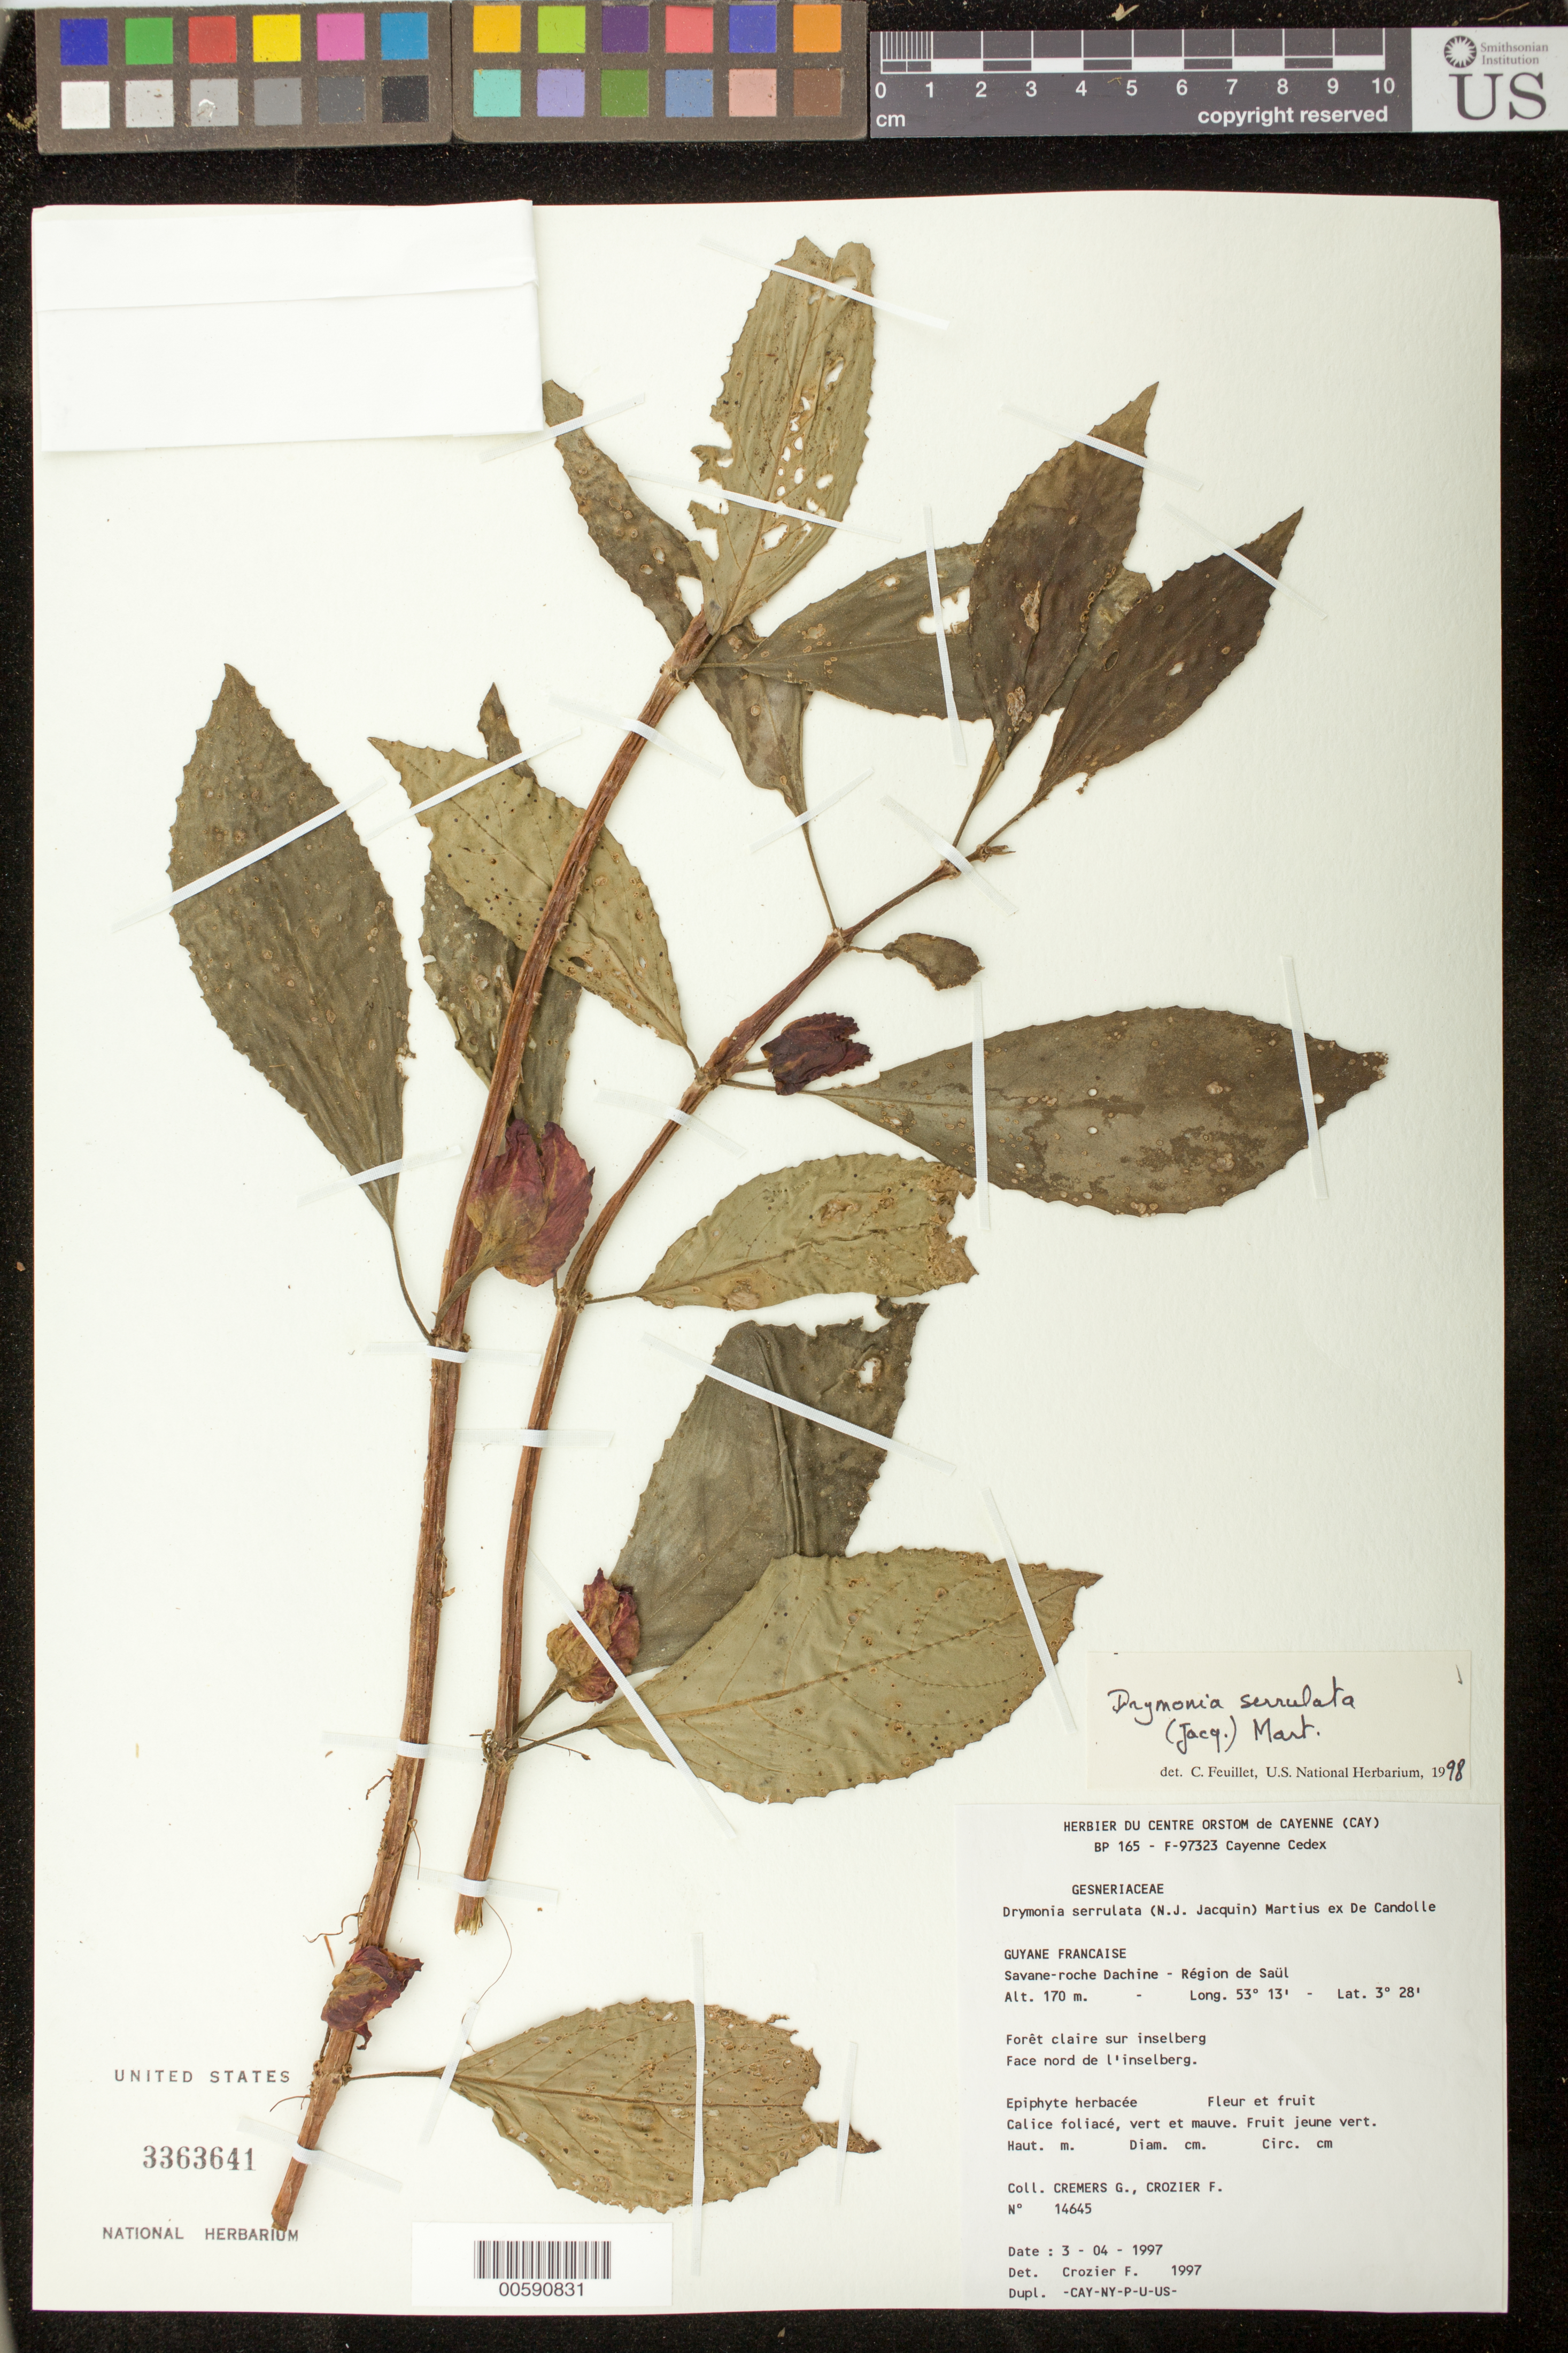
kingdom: Plantae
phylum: Tracheophyta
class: Magnoliopsida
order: Lamiales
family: Gesneriaceae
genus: Drymonia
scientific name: Drymonia serrulata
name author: (Jacq.) Mart.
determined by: Skog, Laurence E.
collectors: G. Cremers & F. Crozier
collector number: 14645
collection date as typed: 03 Apr 1997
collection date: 1997-04-03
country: French Guiana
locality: Savane-roche Dachine, région de Saül; face nord de l'inselberg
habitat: Forêt claire sur inselberg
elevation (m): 170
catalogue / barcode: US 3363641